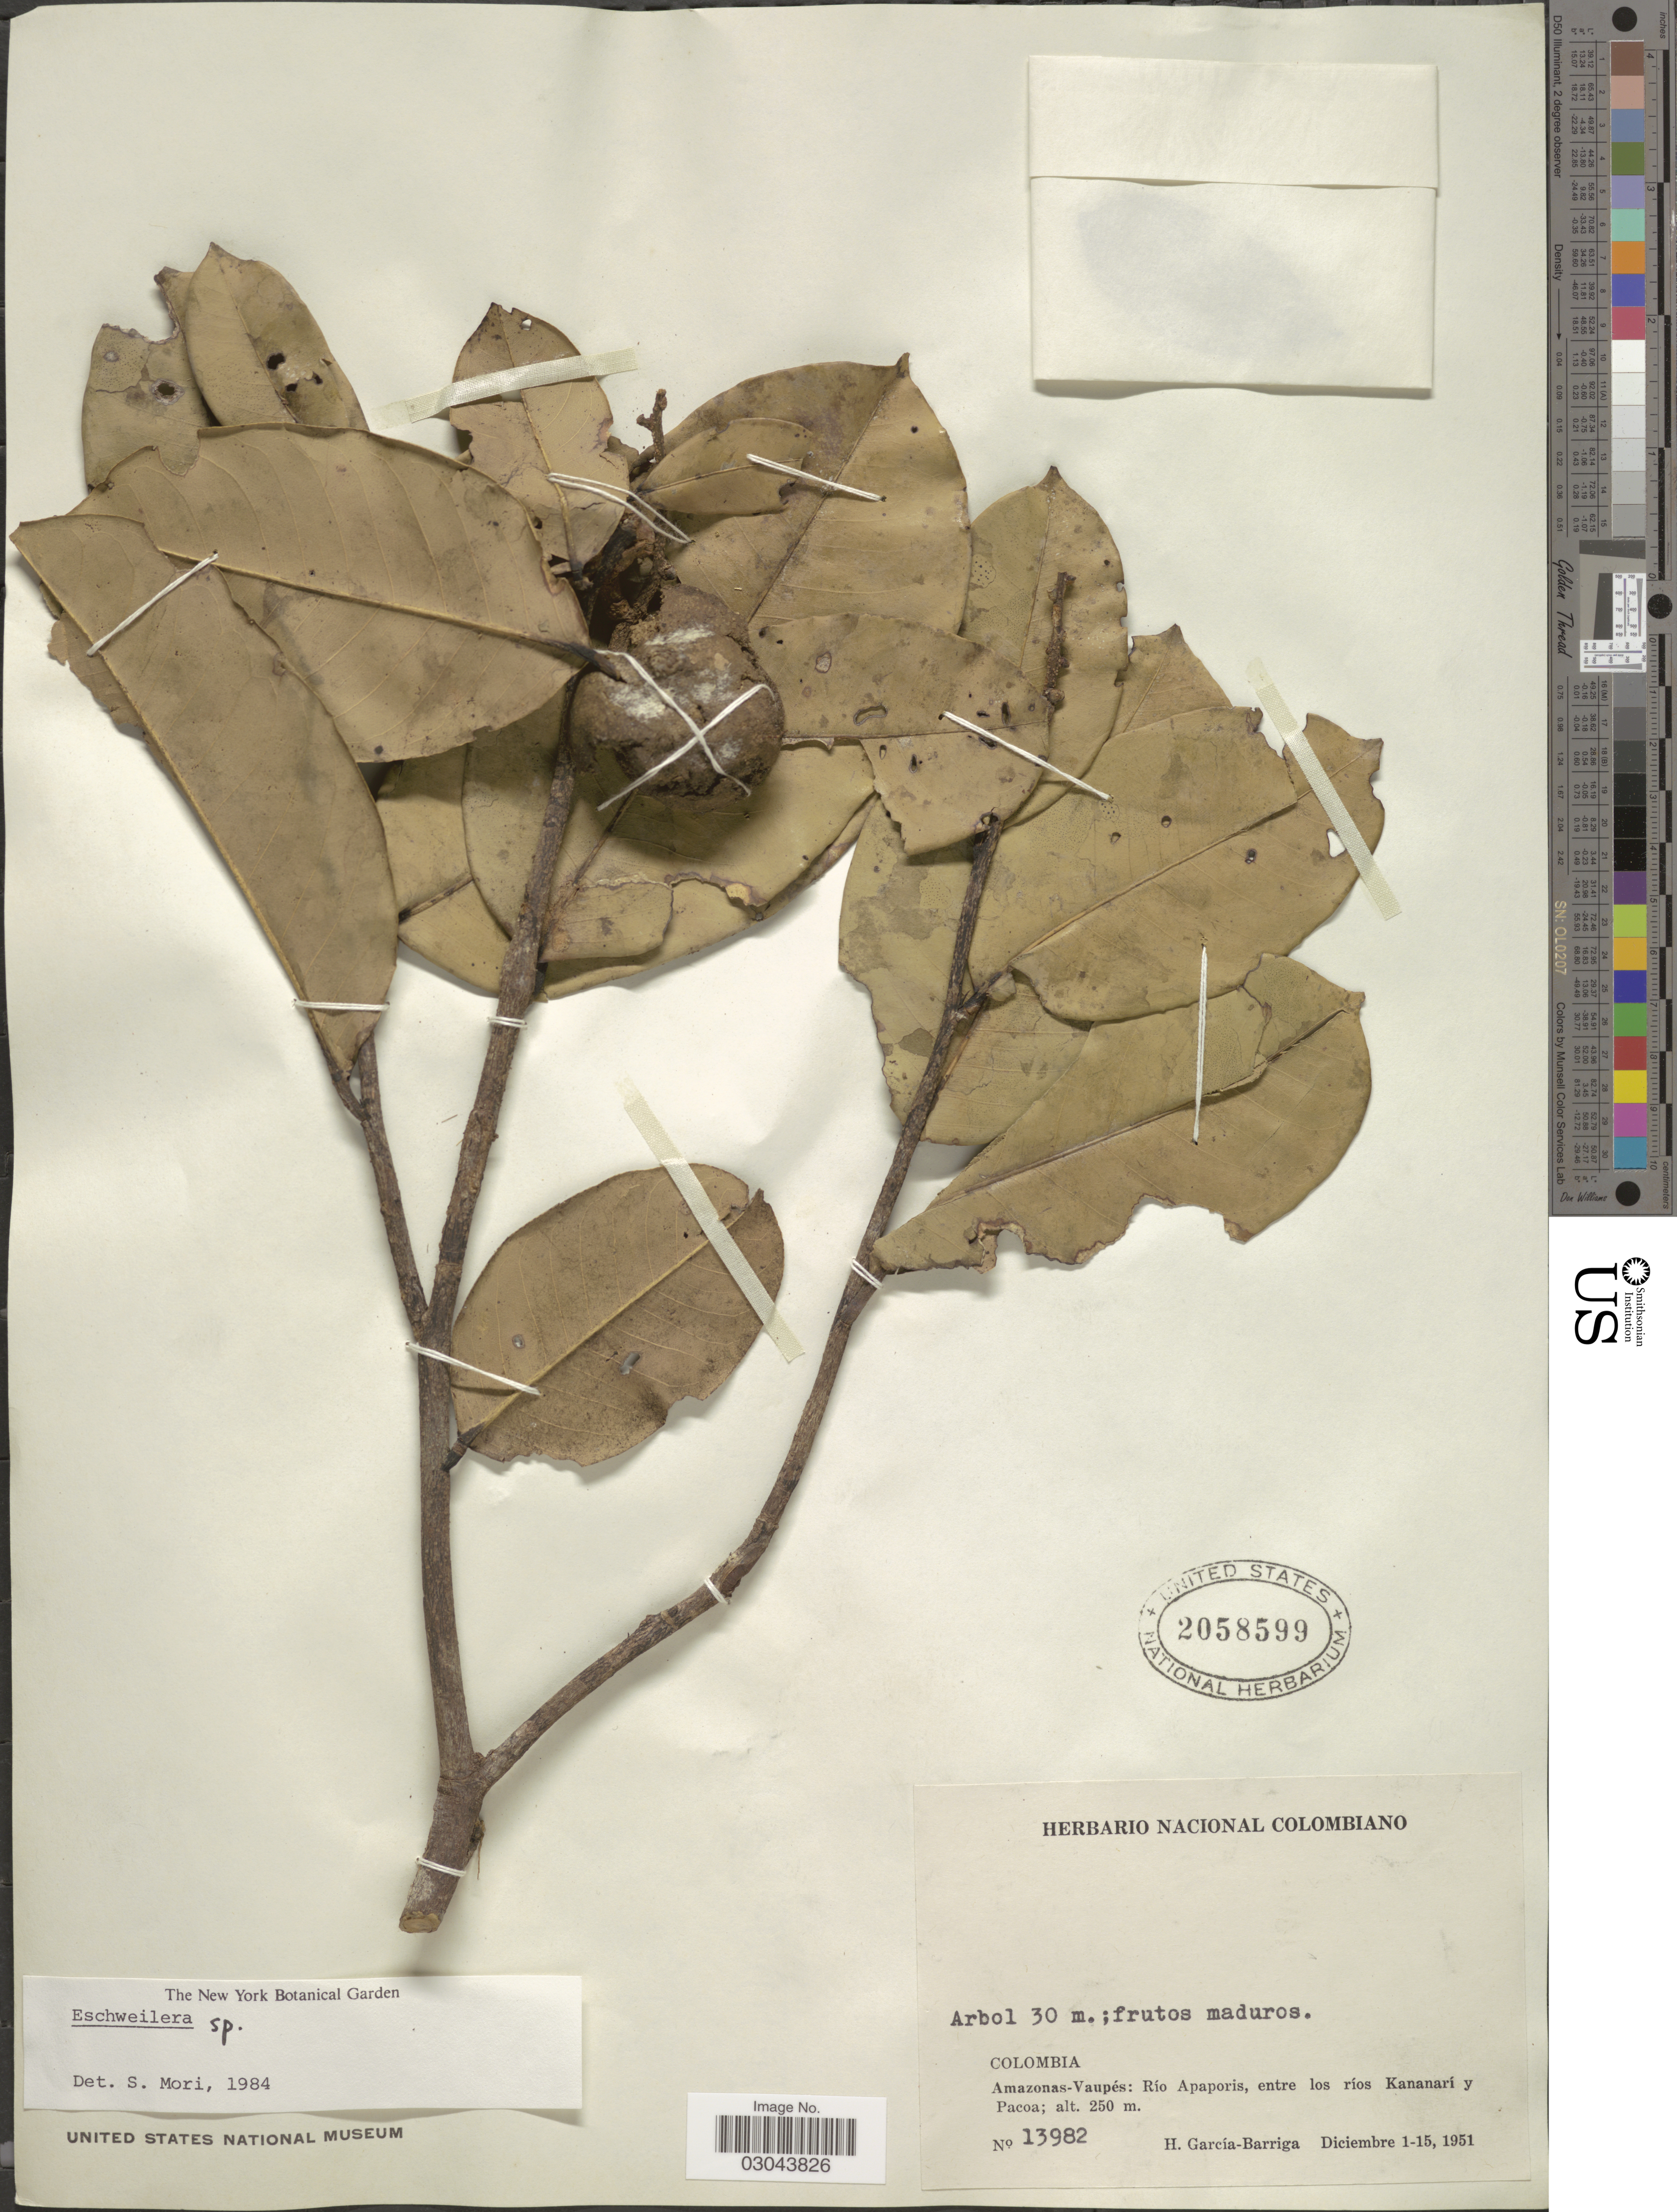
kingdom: Plantae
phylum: Tracheophyta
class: Magnoliopsida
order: Ericales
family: Lecythidaceae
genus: Eschweilera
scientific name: Eschweilera sp.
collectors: H. García Barriga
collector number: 13982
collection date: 1951-12-01/1951-12-15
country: Colombia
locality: Amazonas-Vaupés: Río Apaporis, entre los ríos Kananarí y Pacoa.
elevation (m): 250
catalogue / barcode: US 2058599